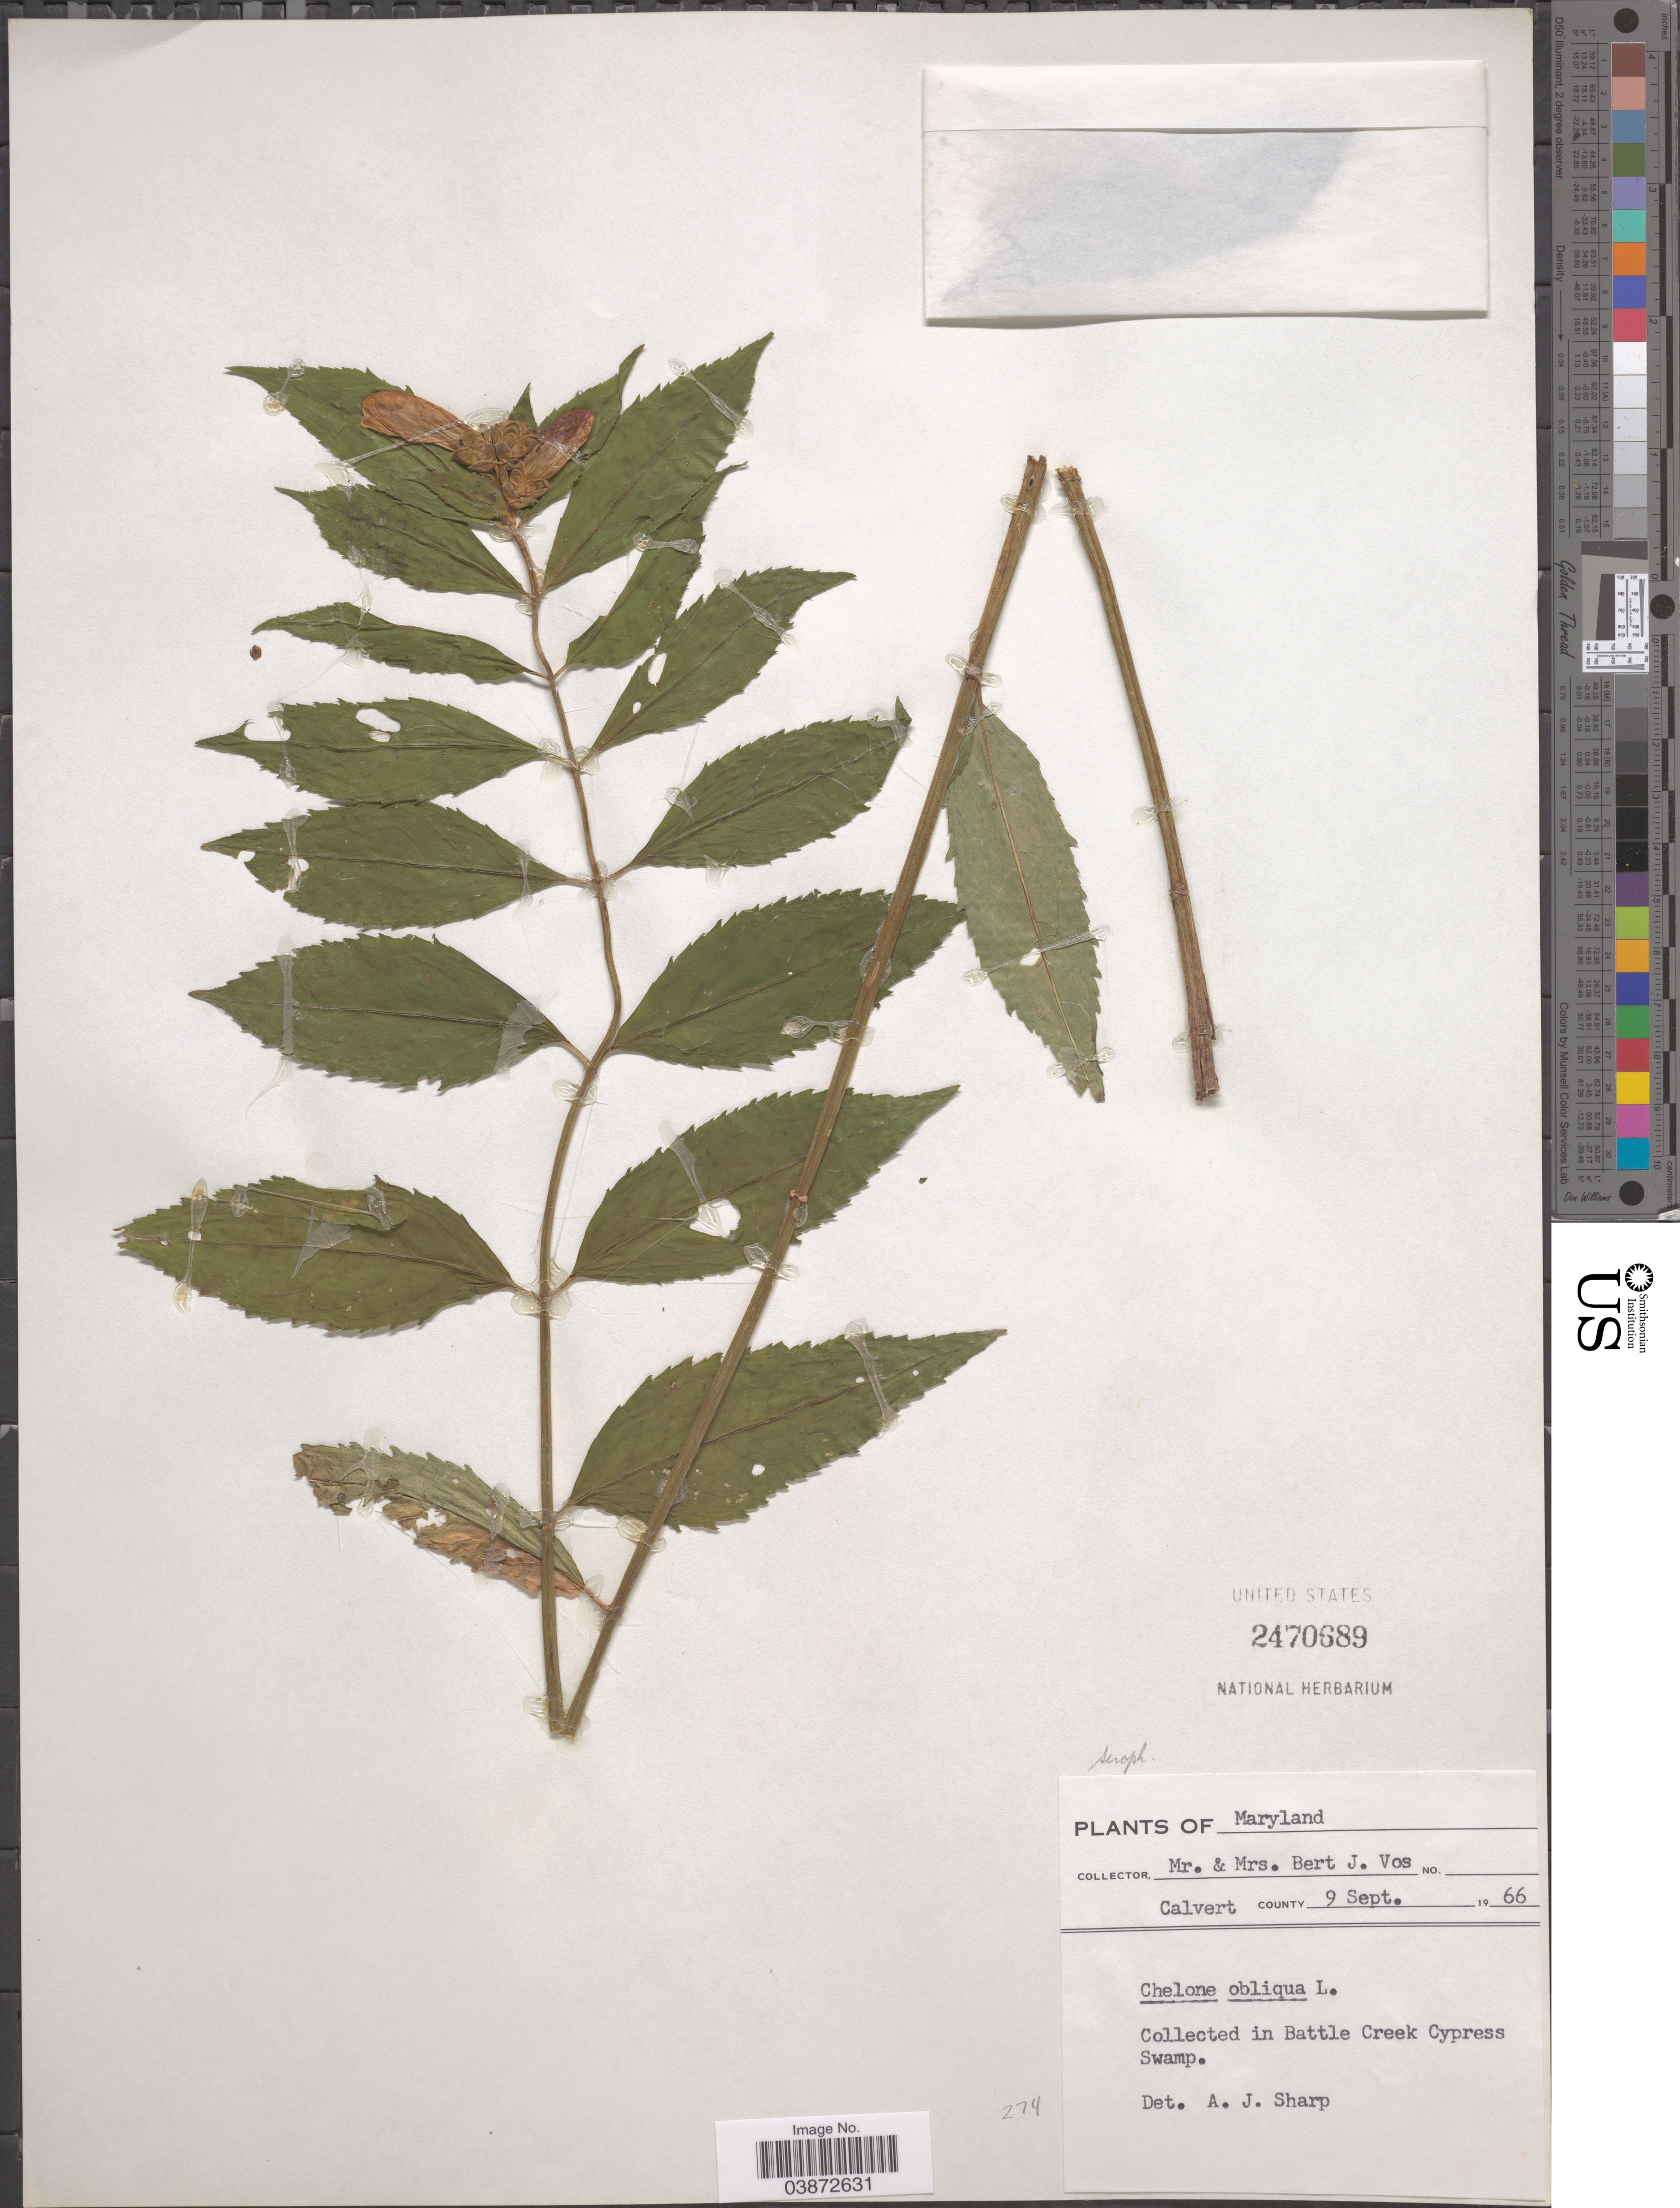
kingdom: Plantae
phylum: Tracheophyta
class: Magnoliopsida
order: Lamiales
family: Plantaginaceae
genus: Chelone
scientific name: Chelone obliqua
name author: L.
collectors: B. Vos & B. Vos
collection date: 1966-09-09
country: United States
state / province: Maryland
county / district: Calvert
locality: Calvert County. In Battle Creek Cypress Swamp.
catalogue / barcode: US 2470689